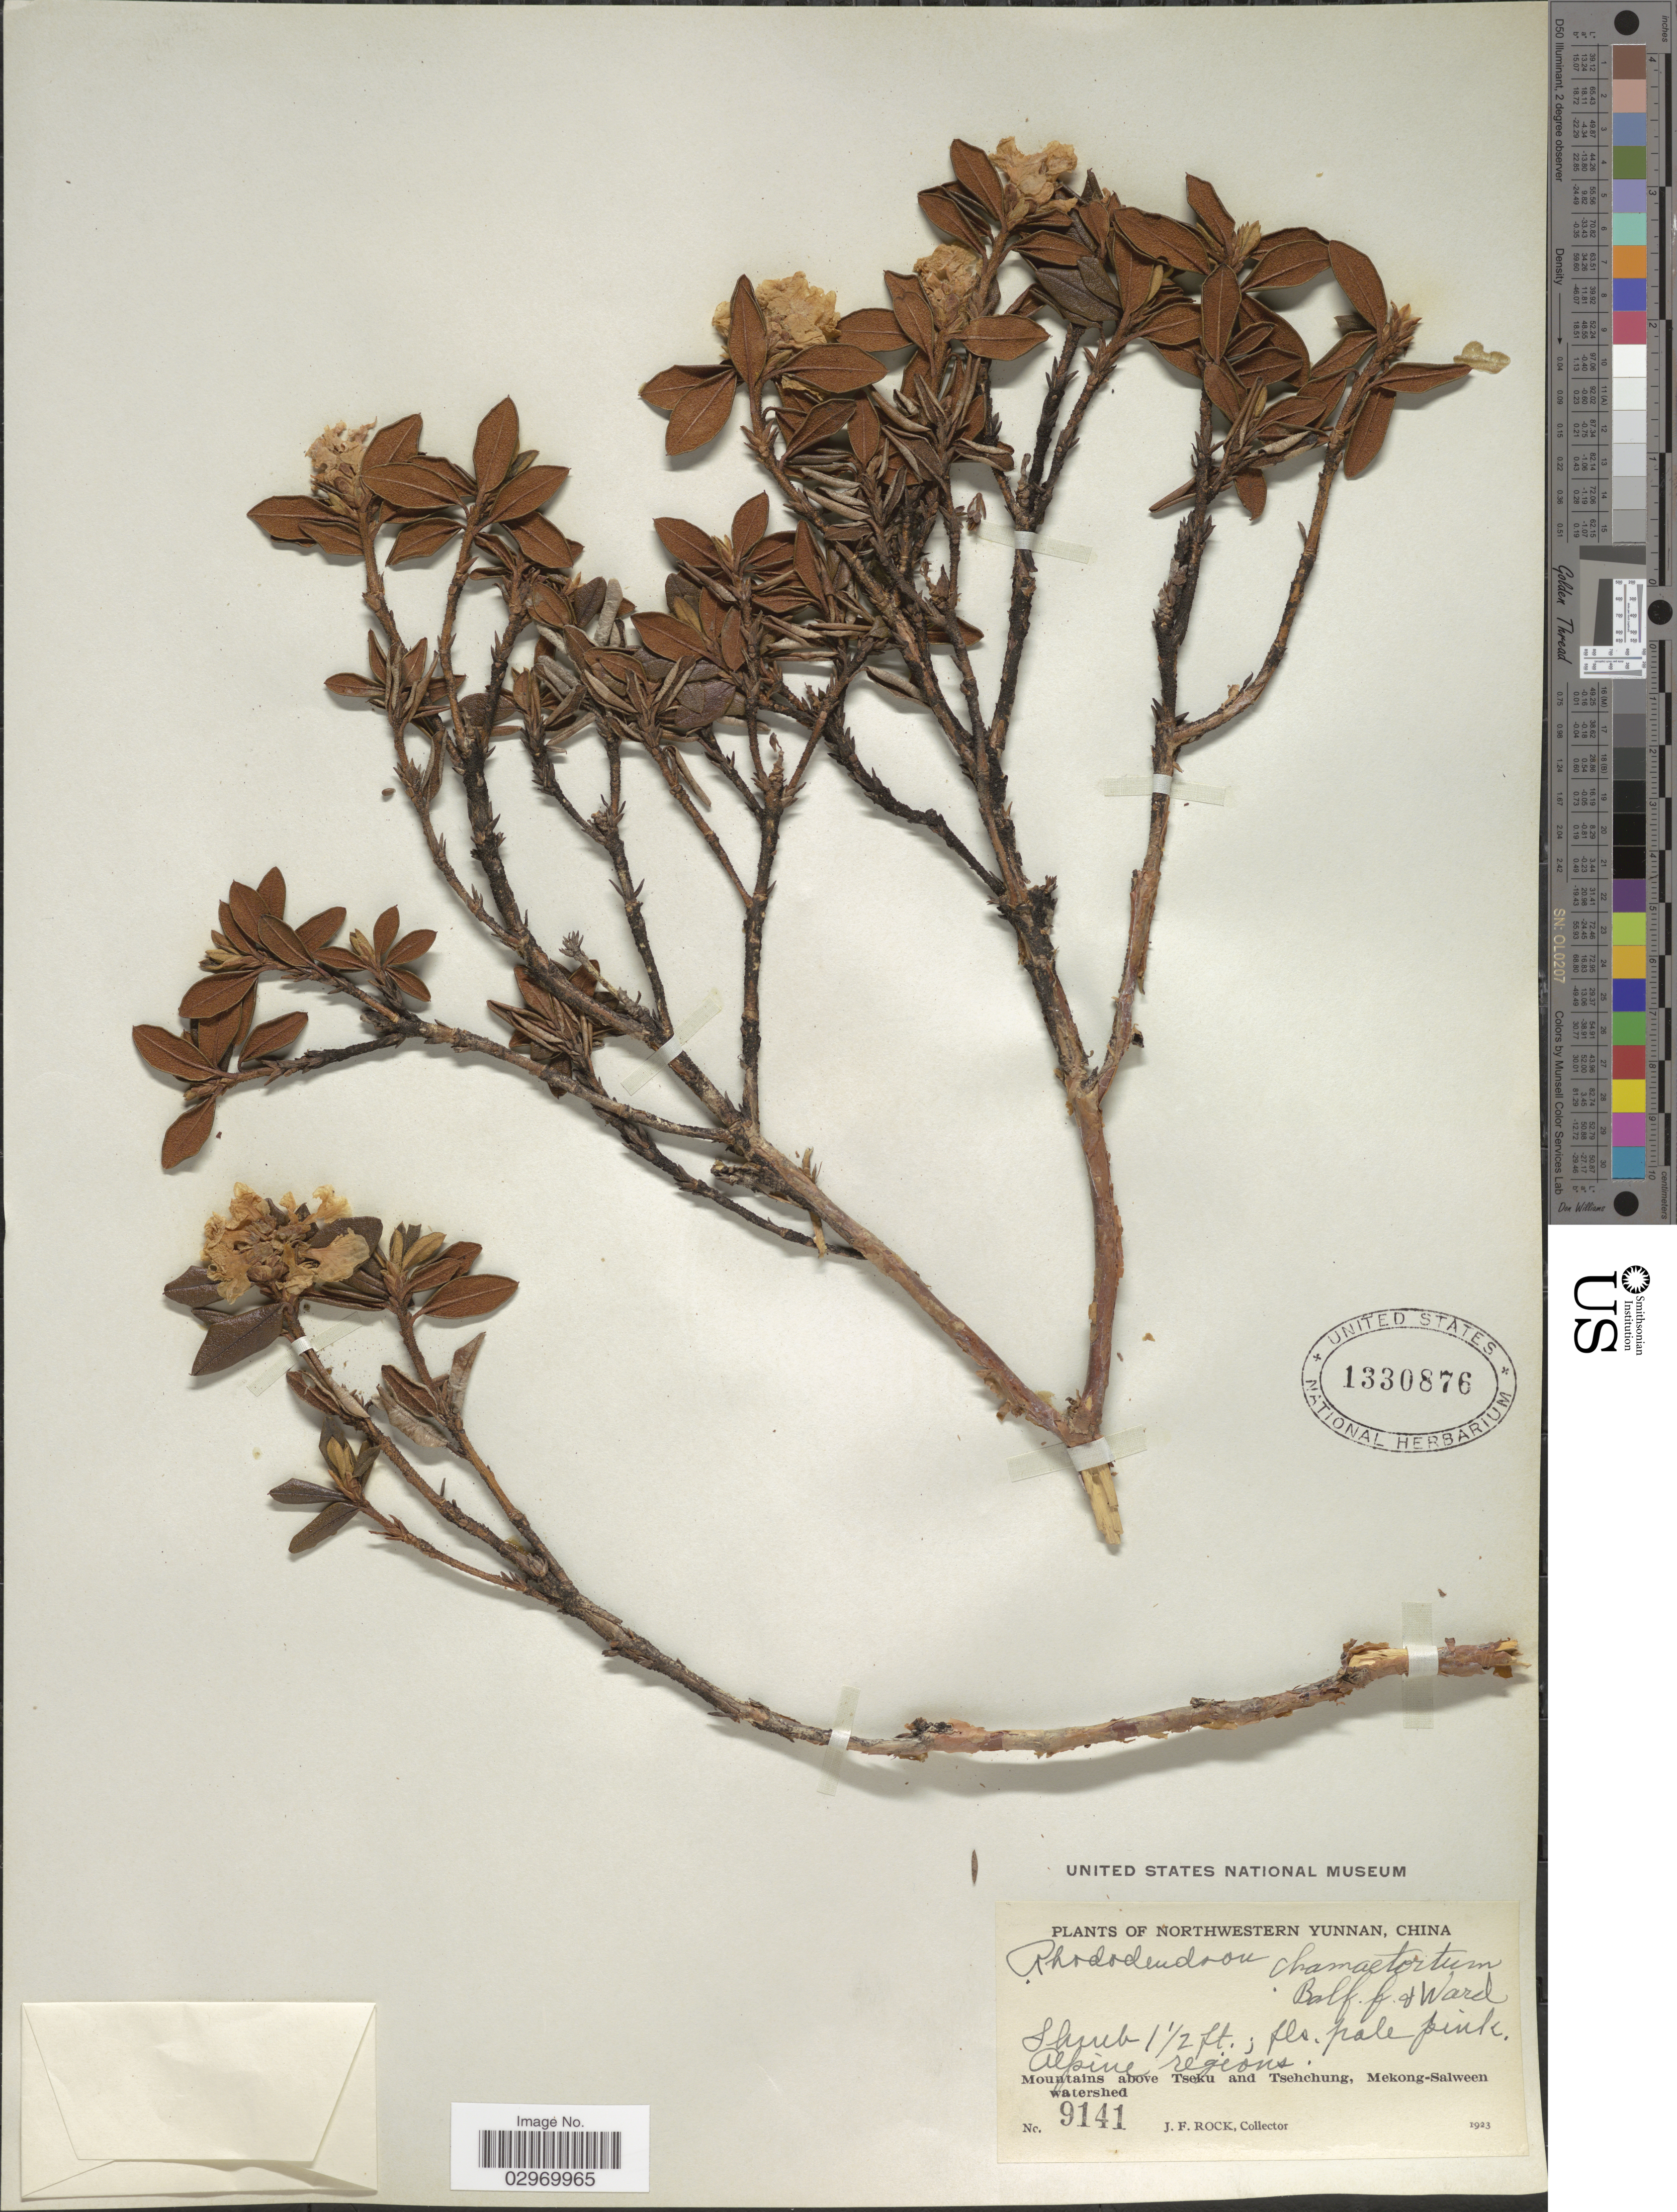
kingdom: Plantae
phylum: Tracheophyta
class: Magnoliopsida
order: Ericales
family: Ericaceae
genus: Rhododendron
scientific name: Rhododendron chamaetortum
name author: Balf. f. & Kingdon-Ward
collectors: J. Rock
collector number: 9141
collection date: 1932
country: China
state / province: Yunnan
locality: Northwestern Yunnan, Mountains above Tseku and Tsehchung, Mekong-Salween watershed.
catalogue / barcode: US 1330876